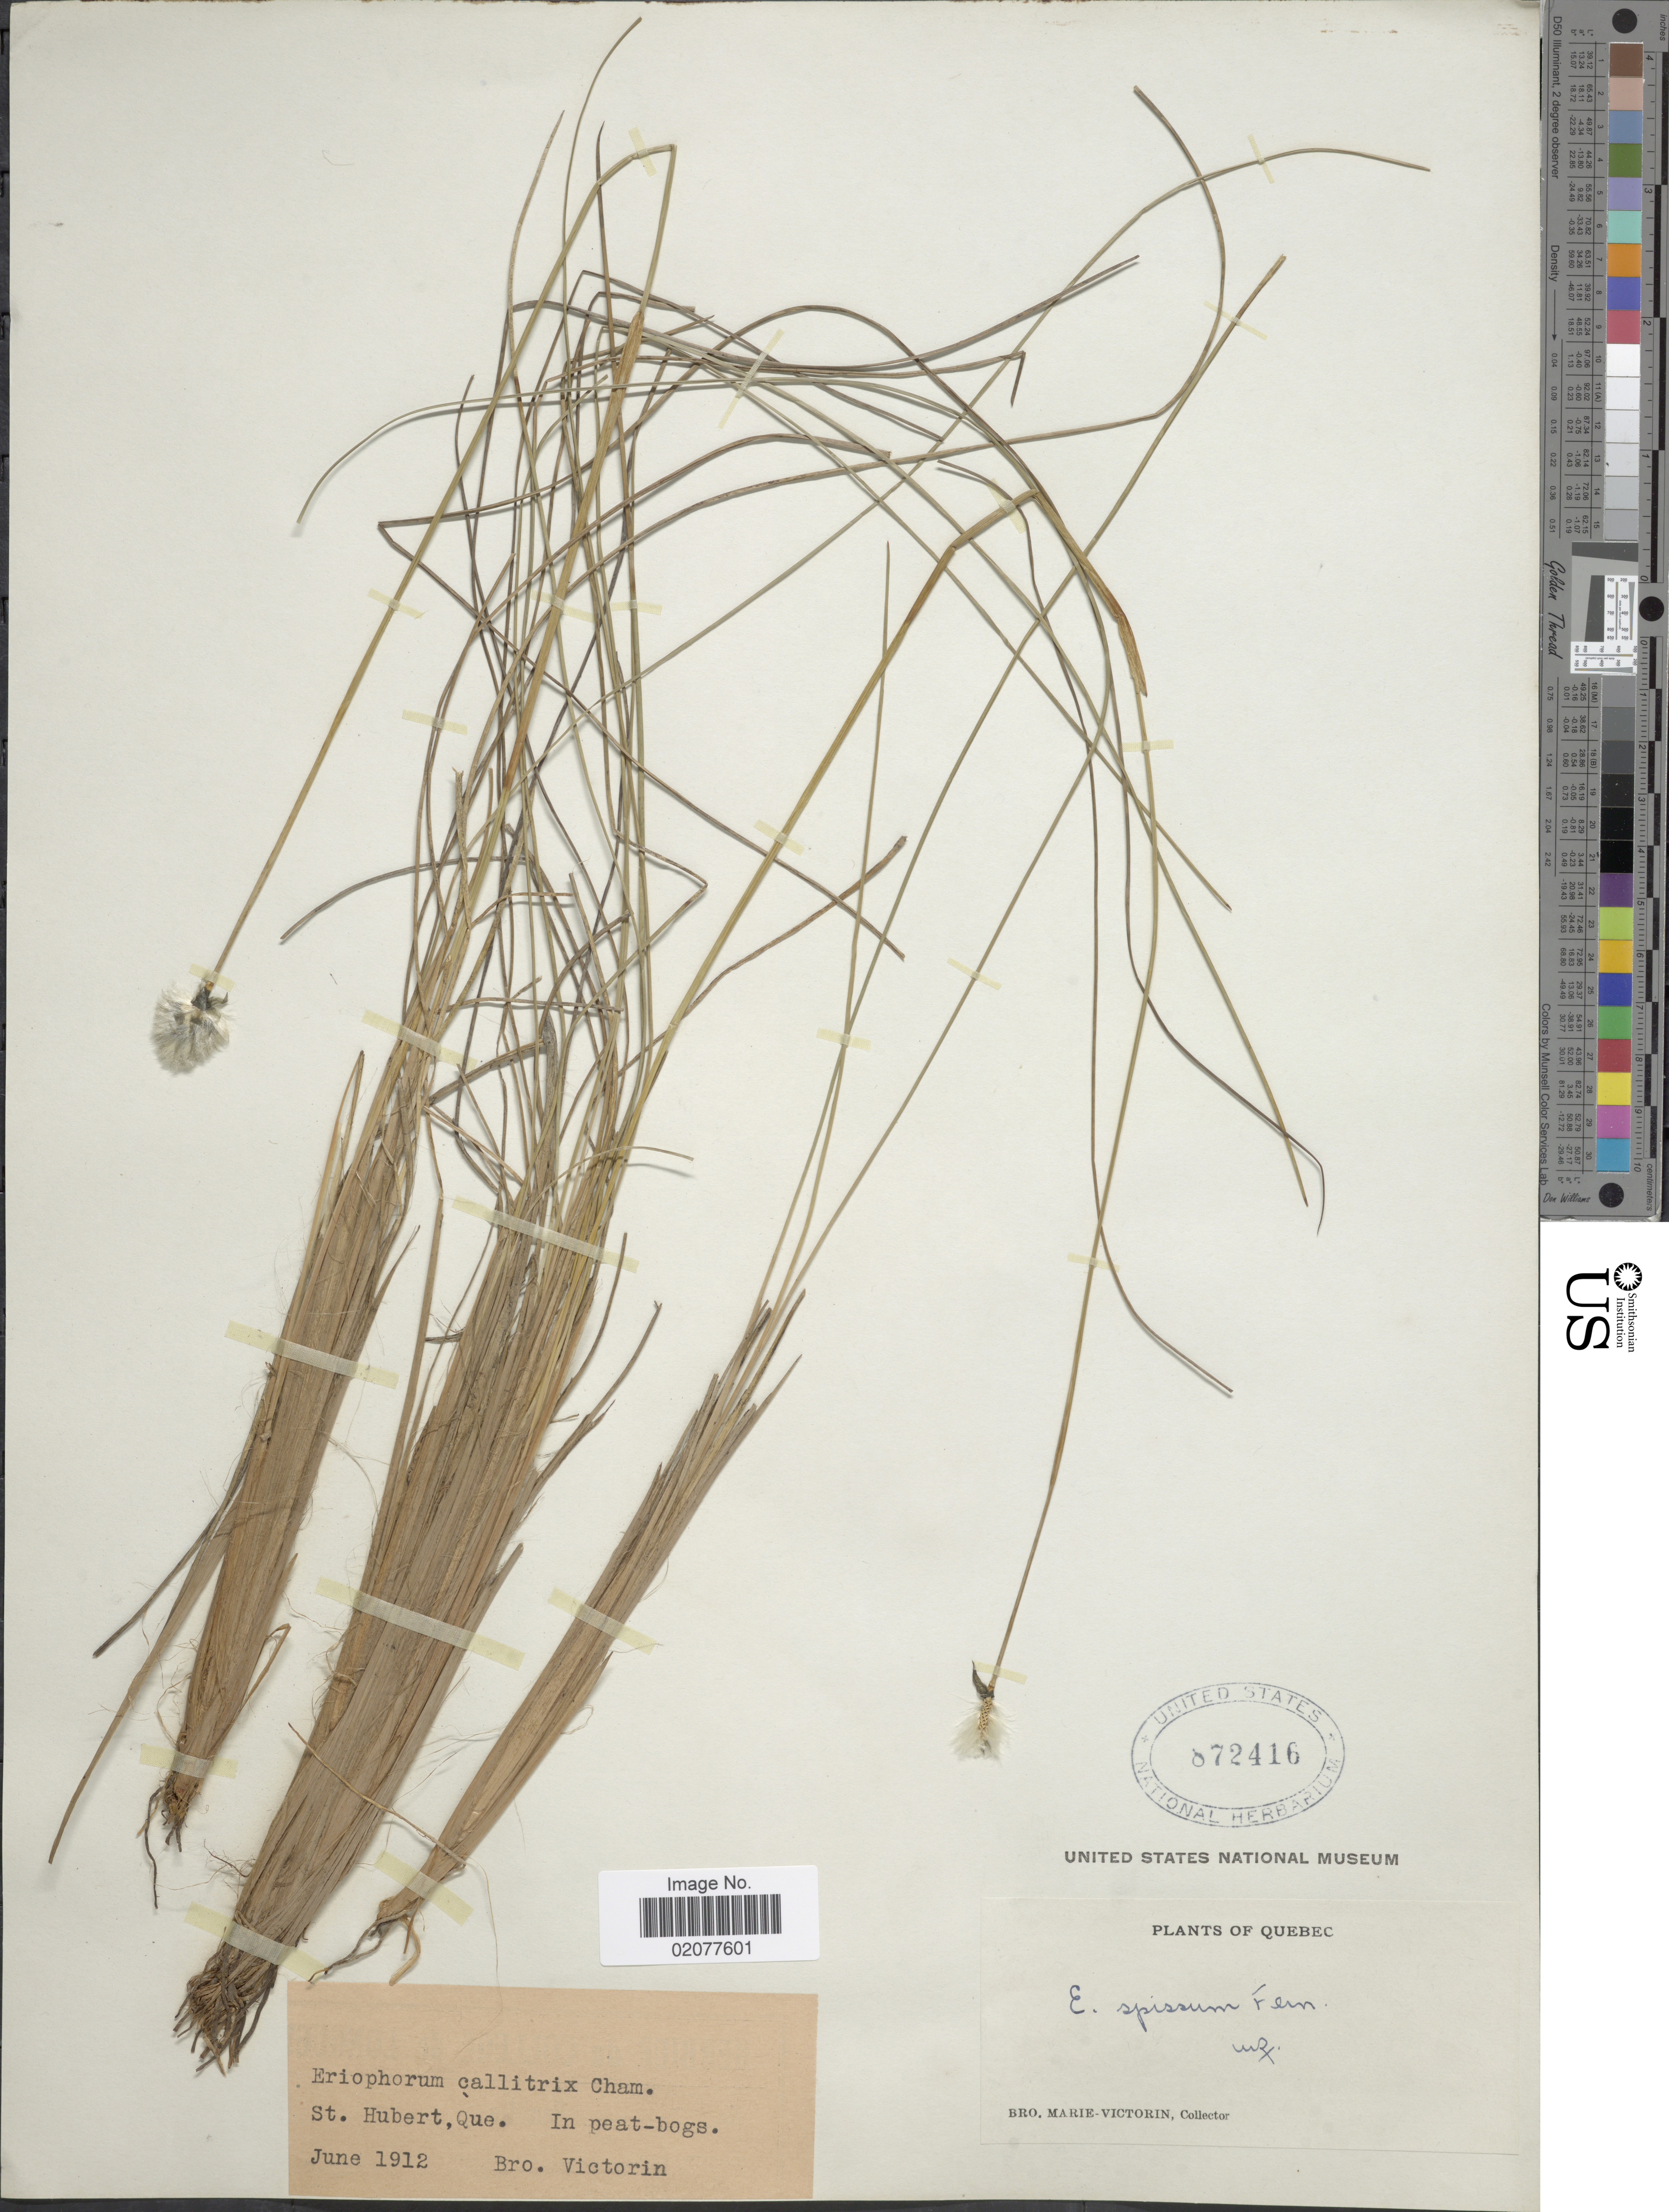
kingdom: Plantae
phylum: Tracheophyta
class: Liliopsida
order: Poales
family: Cyperaceae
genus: Eriophorum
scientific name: Eriophorum spissum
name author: Fernald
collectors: Fr. Marie-Victorin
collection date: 1912-06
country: Canada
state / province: Quebec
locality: St Hubert, Que.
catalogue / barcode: US 872416